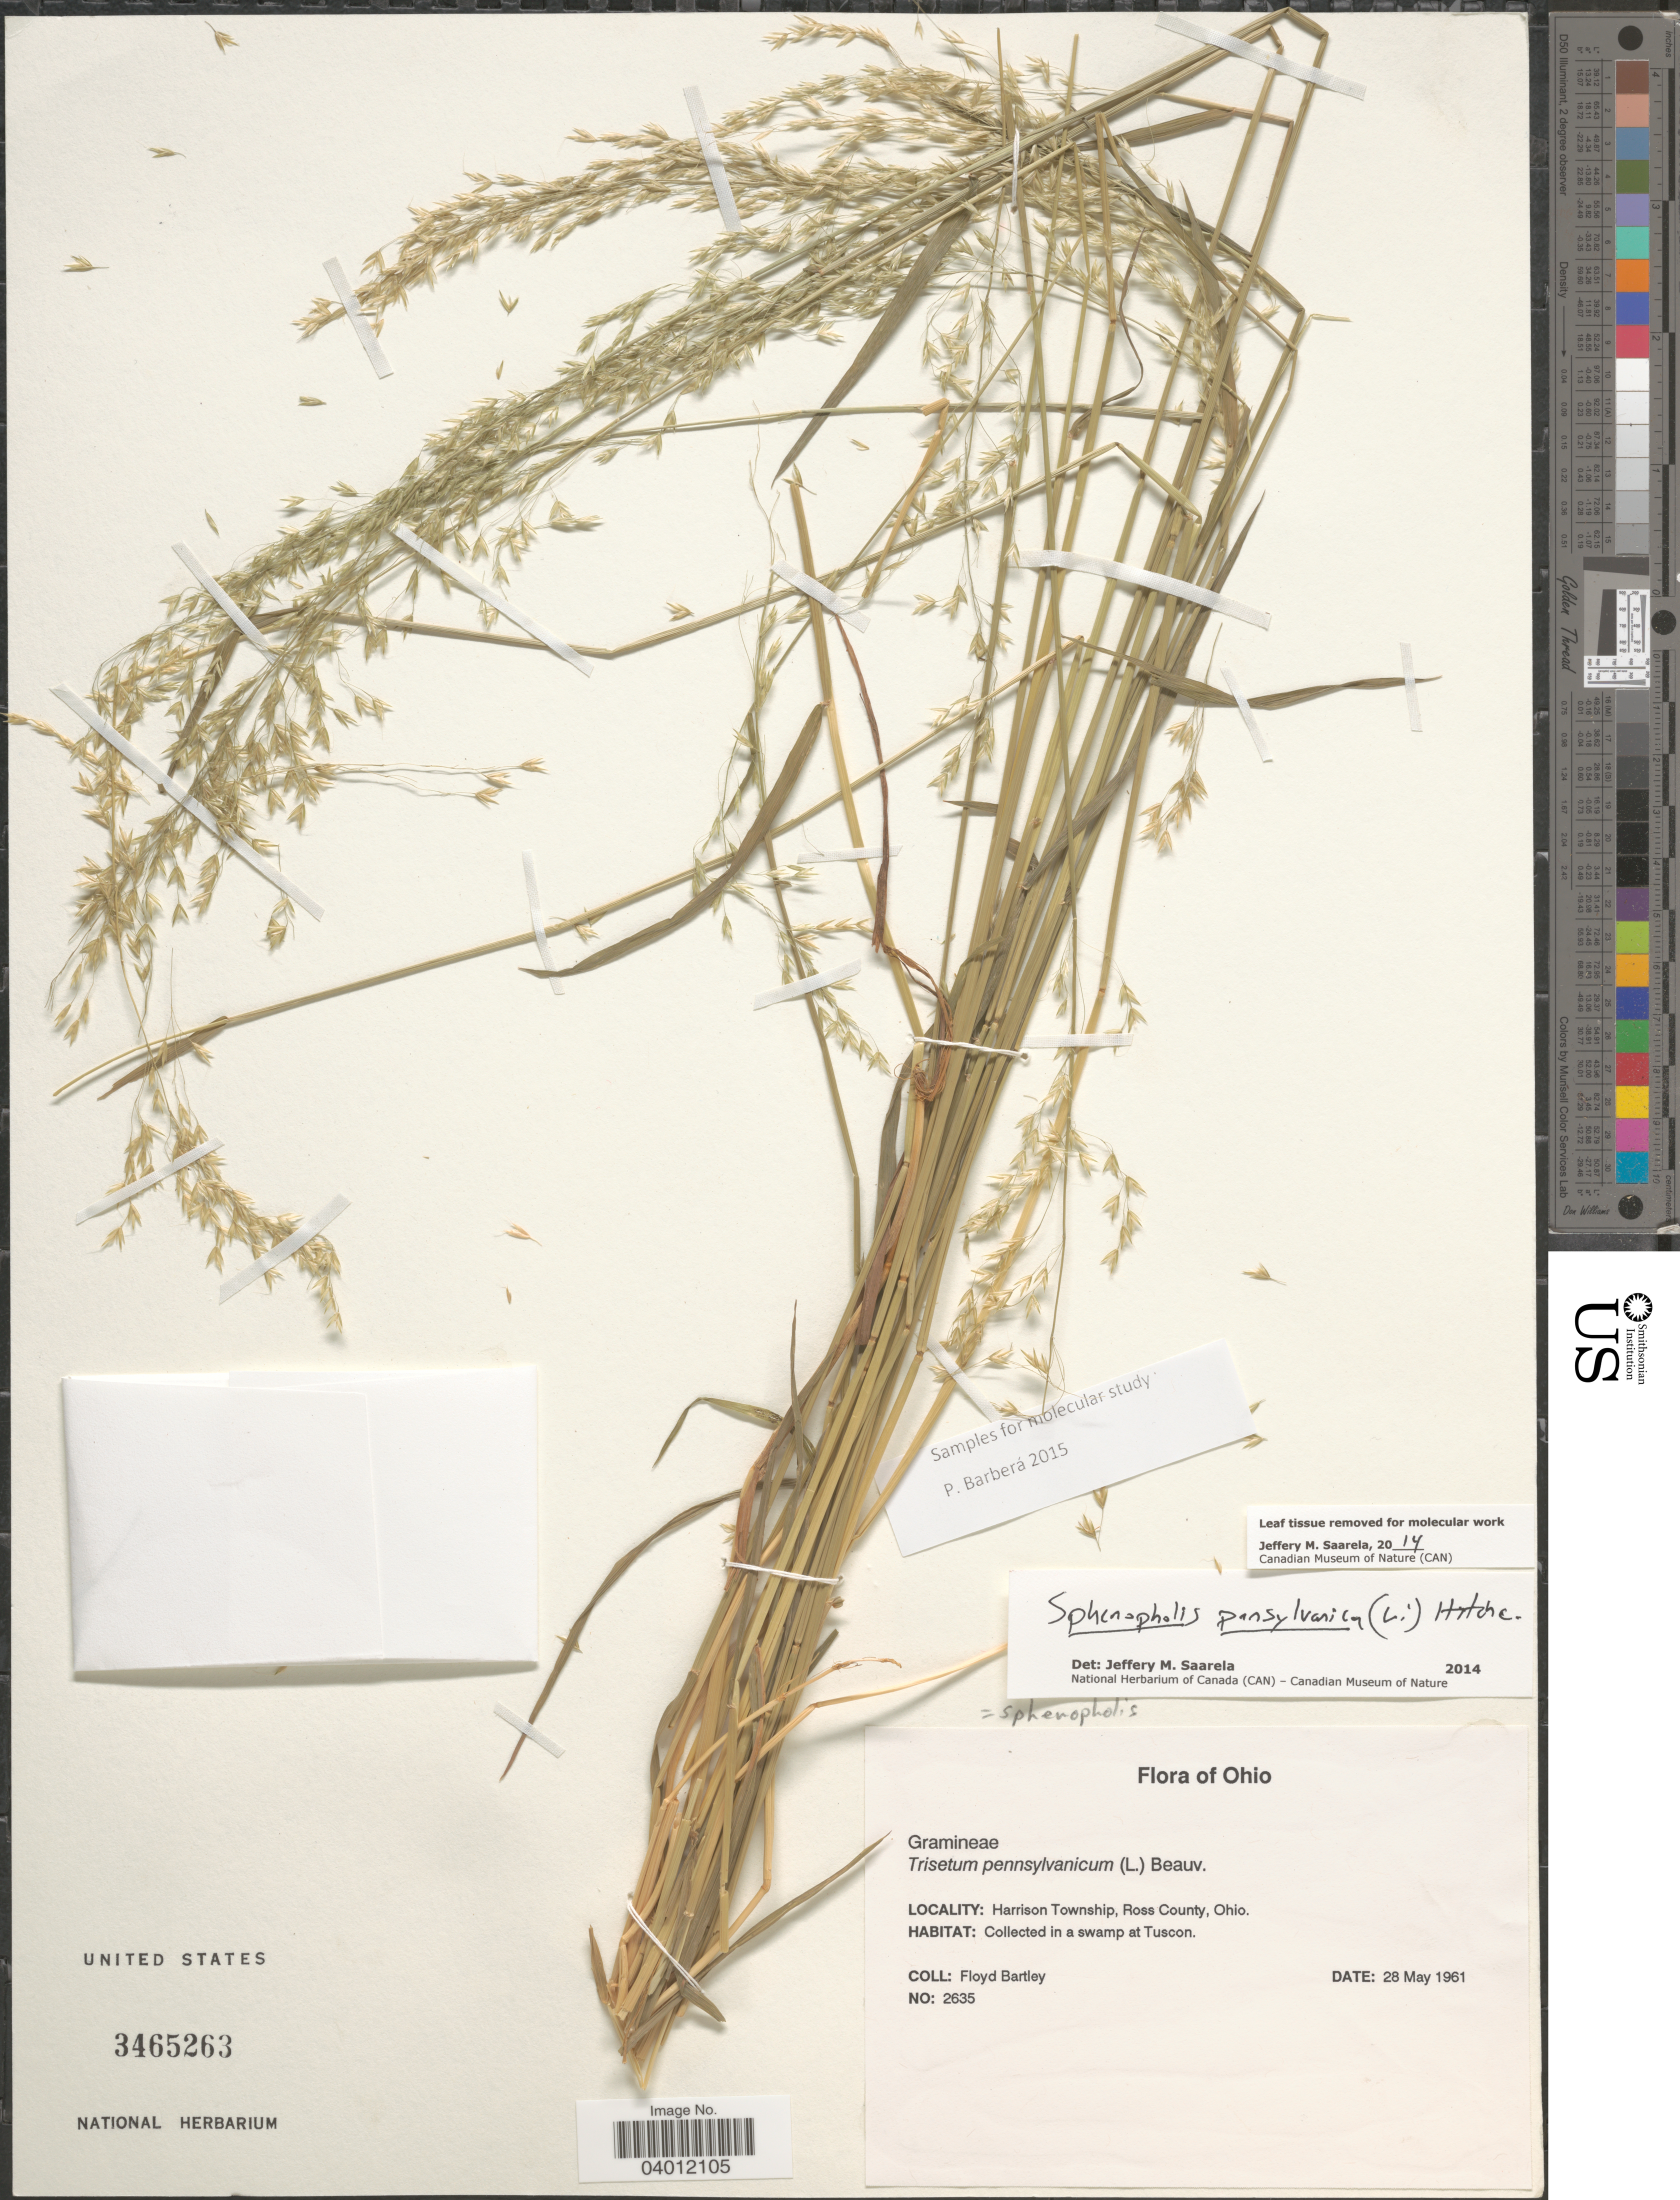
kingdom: Plantae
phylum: Tracheophyta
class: Liliopsida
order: Poales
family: Poaceae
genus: Sphenopholis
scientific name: Sphenopholis pensylvanica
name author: (L.) Hitchc.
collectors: F. Bartley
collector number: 2635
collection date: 1961-05-28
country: United States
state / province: Ohio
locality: Harrison Township, Ross County. In a swamp at Tucson.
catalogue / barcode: US 3465263